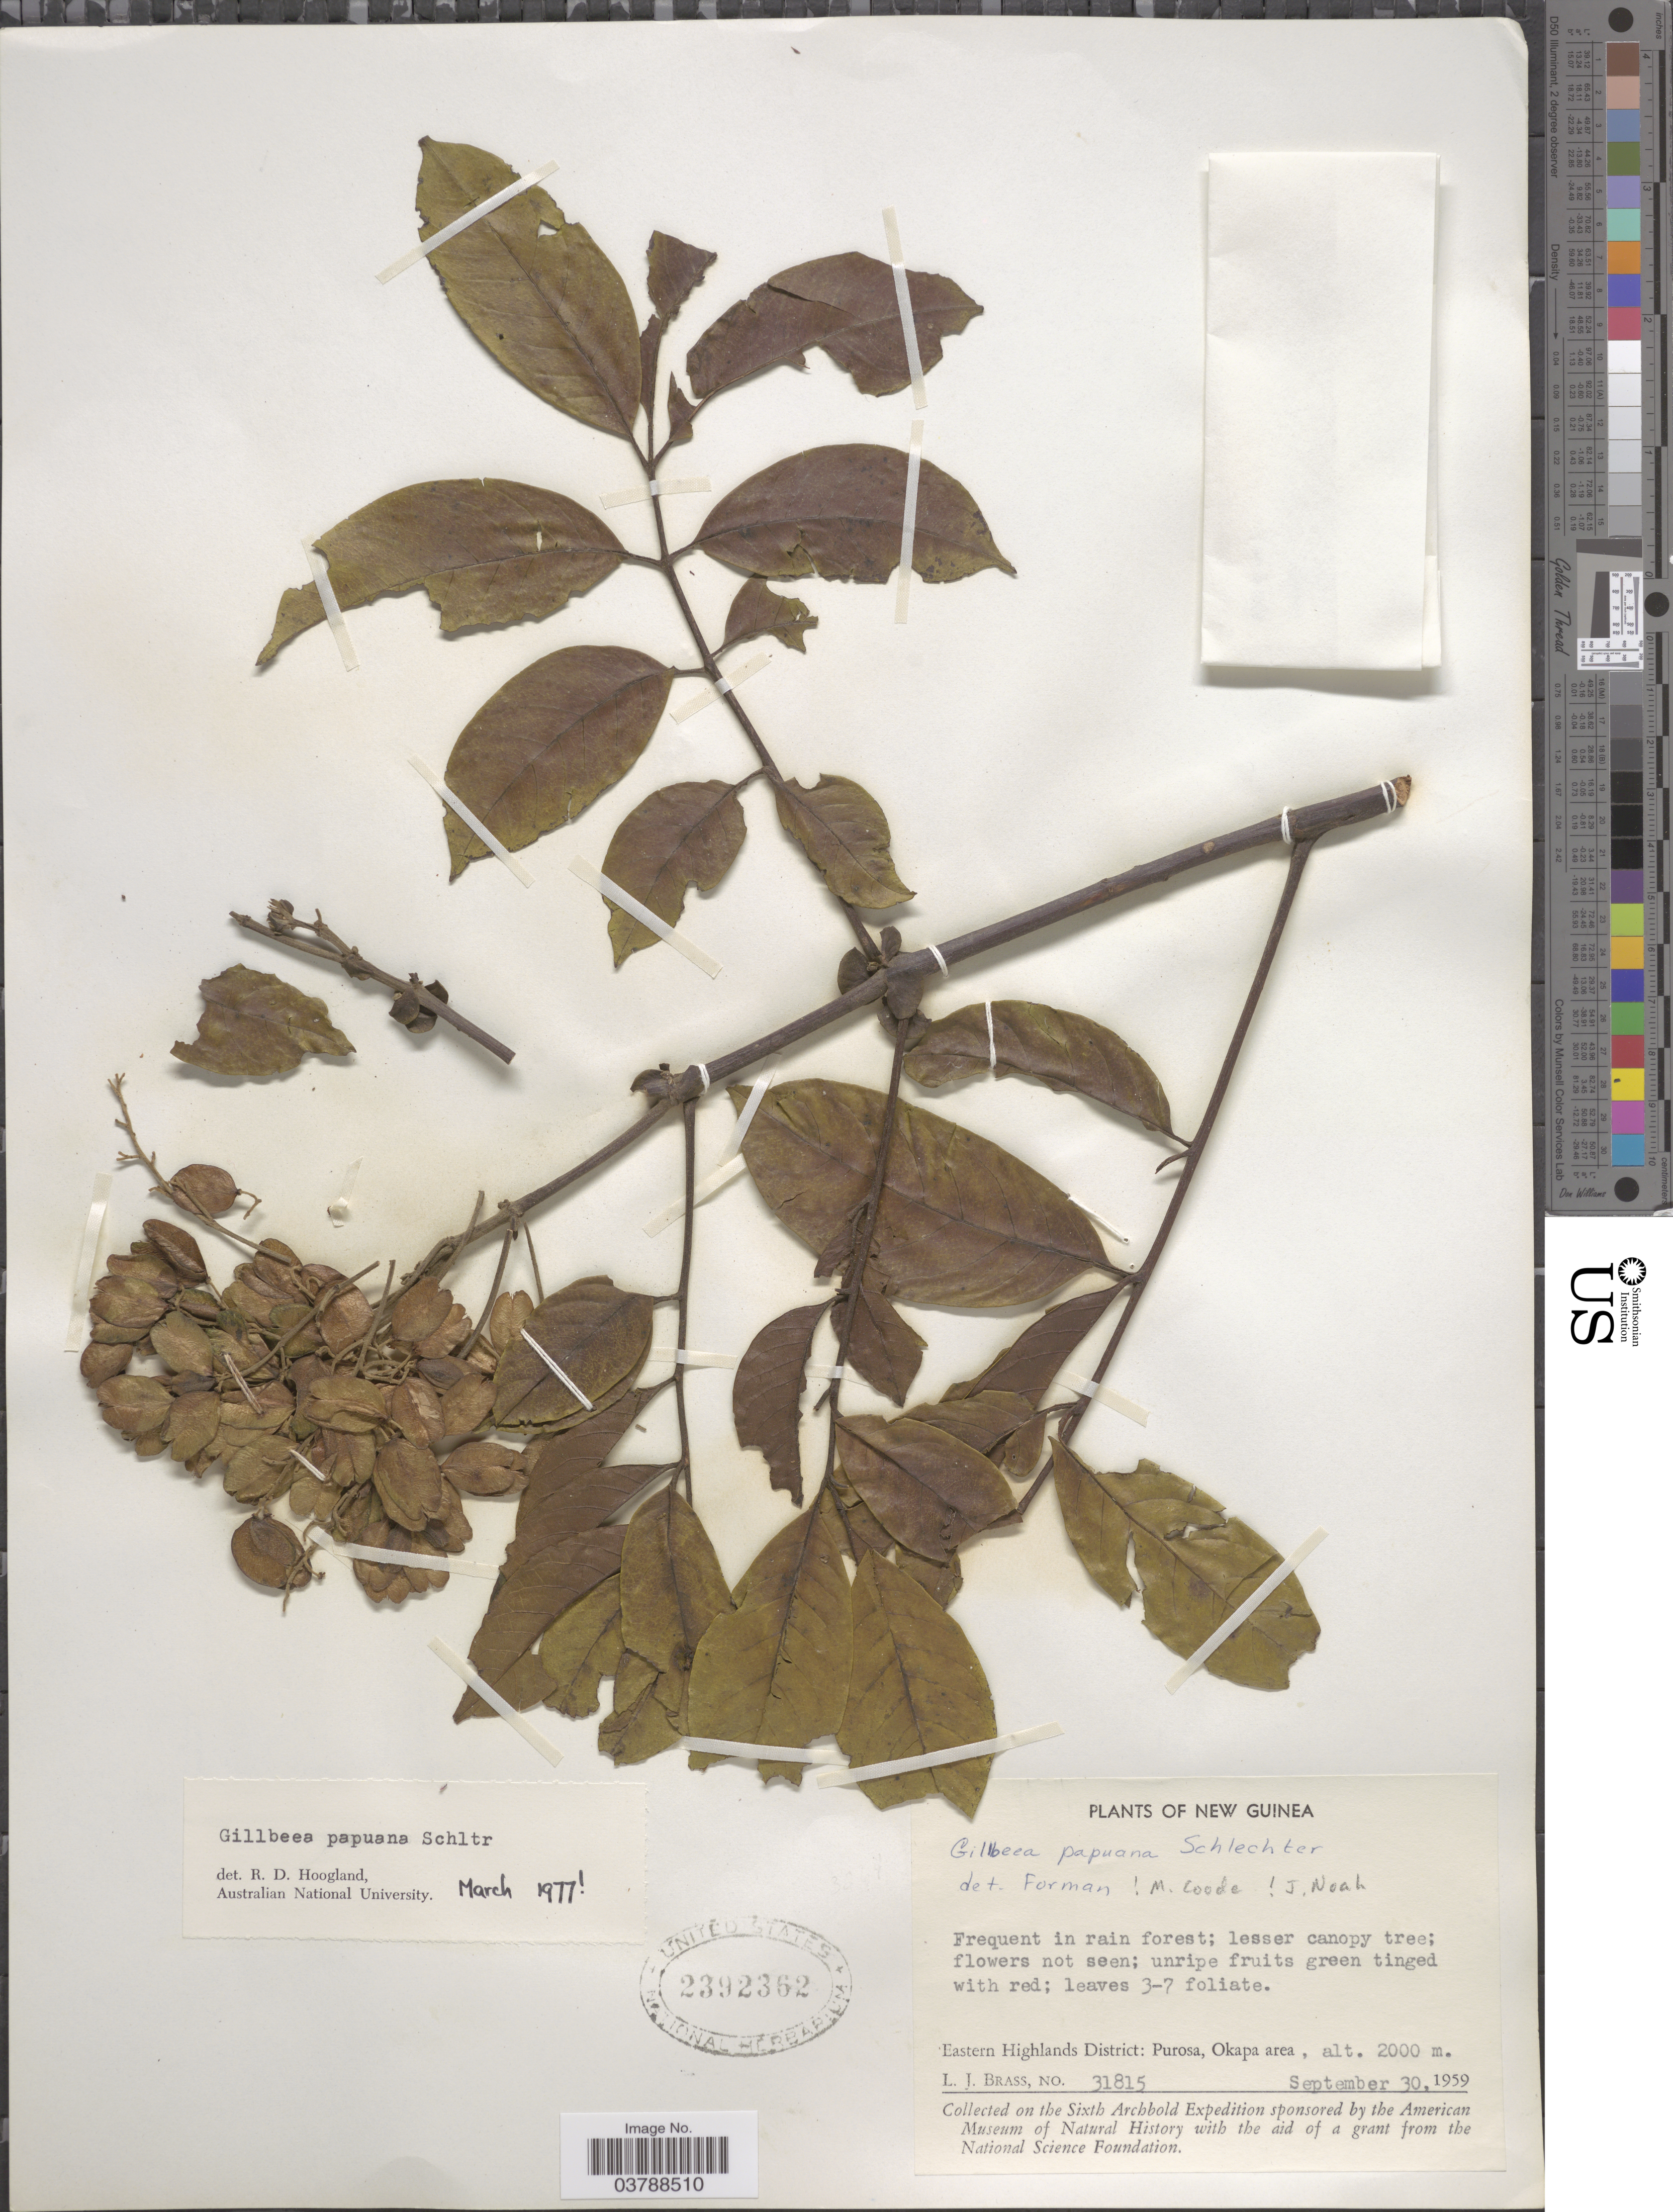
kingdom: Plantae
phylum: Tracheophyta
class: Magnoliopsida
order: Oxalidales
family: Cunoniaceae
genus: Gillbeea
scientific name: Gillbeea papuana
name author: Schltr.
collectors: L. J. Brass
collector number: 31815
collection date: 1959-09-30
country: Papua New Guinea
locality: New Guinea. Eastern Highlands District: Purosa, Okapa area.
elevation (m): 2000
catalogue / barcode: US 2392362